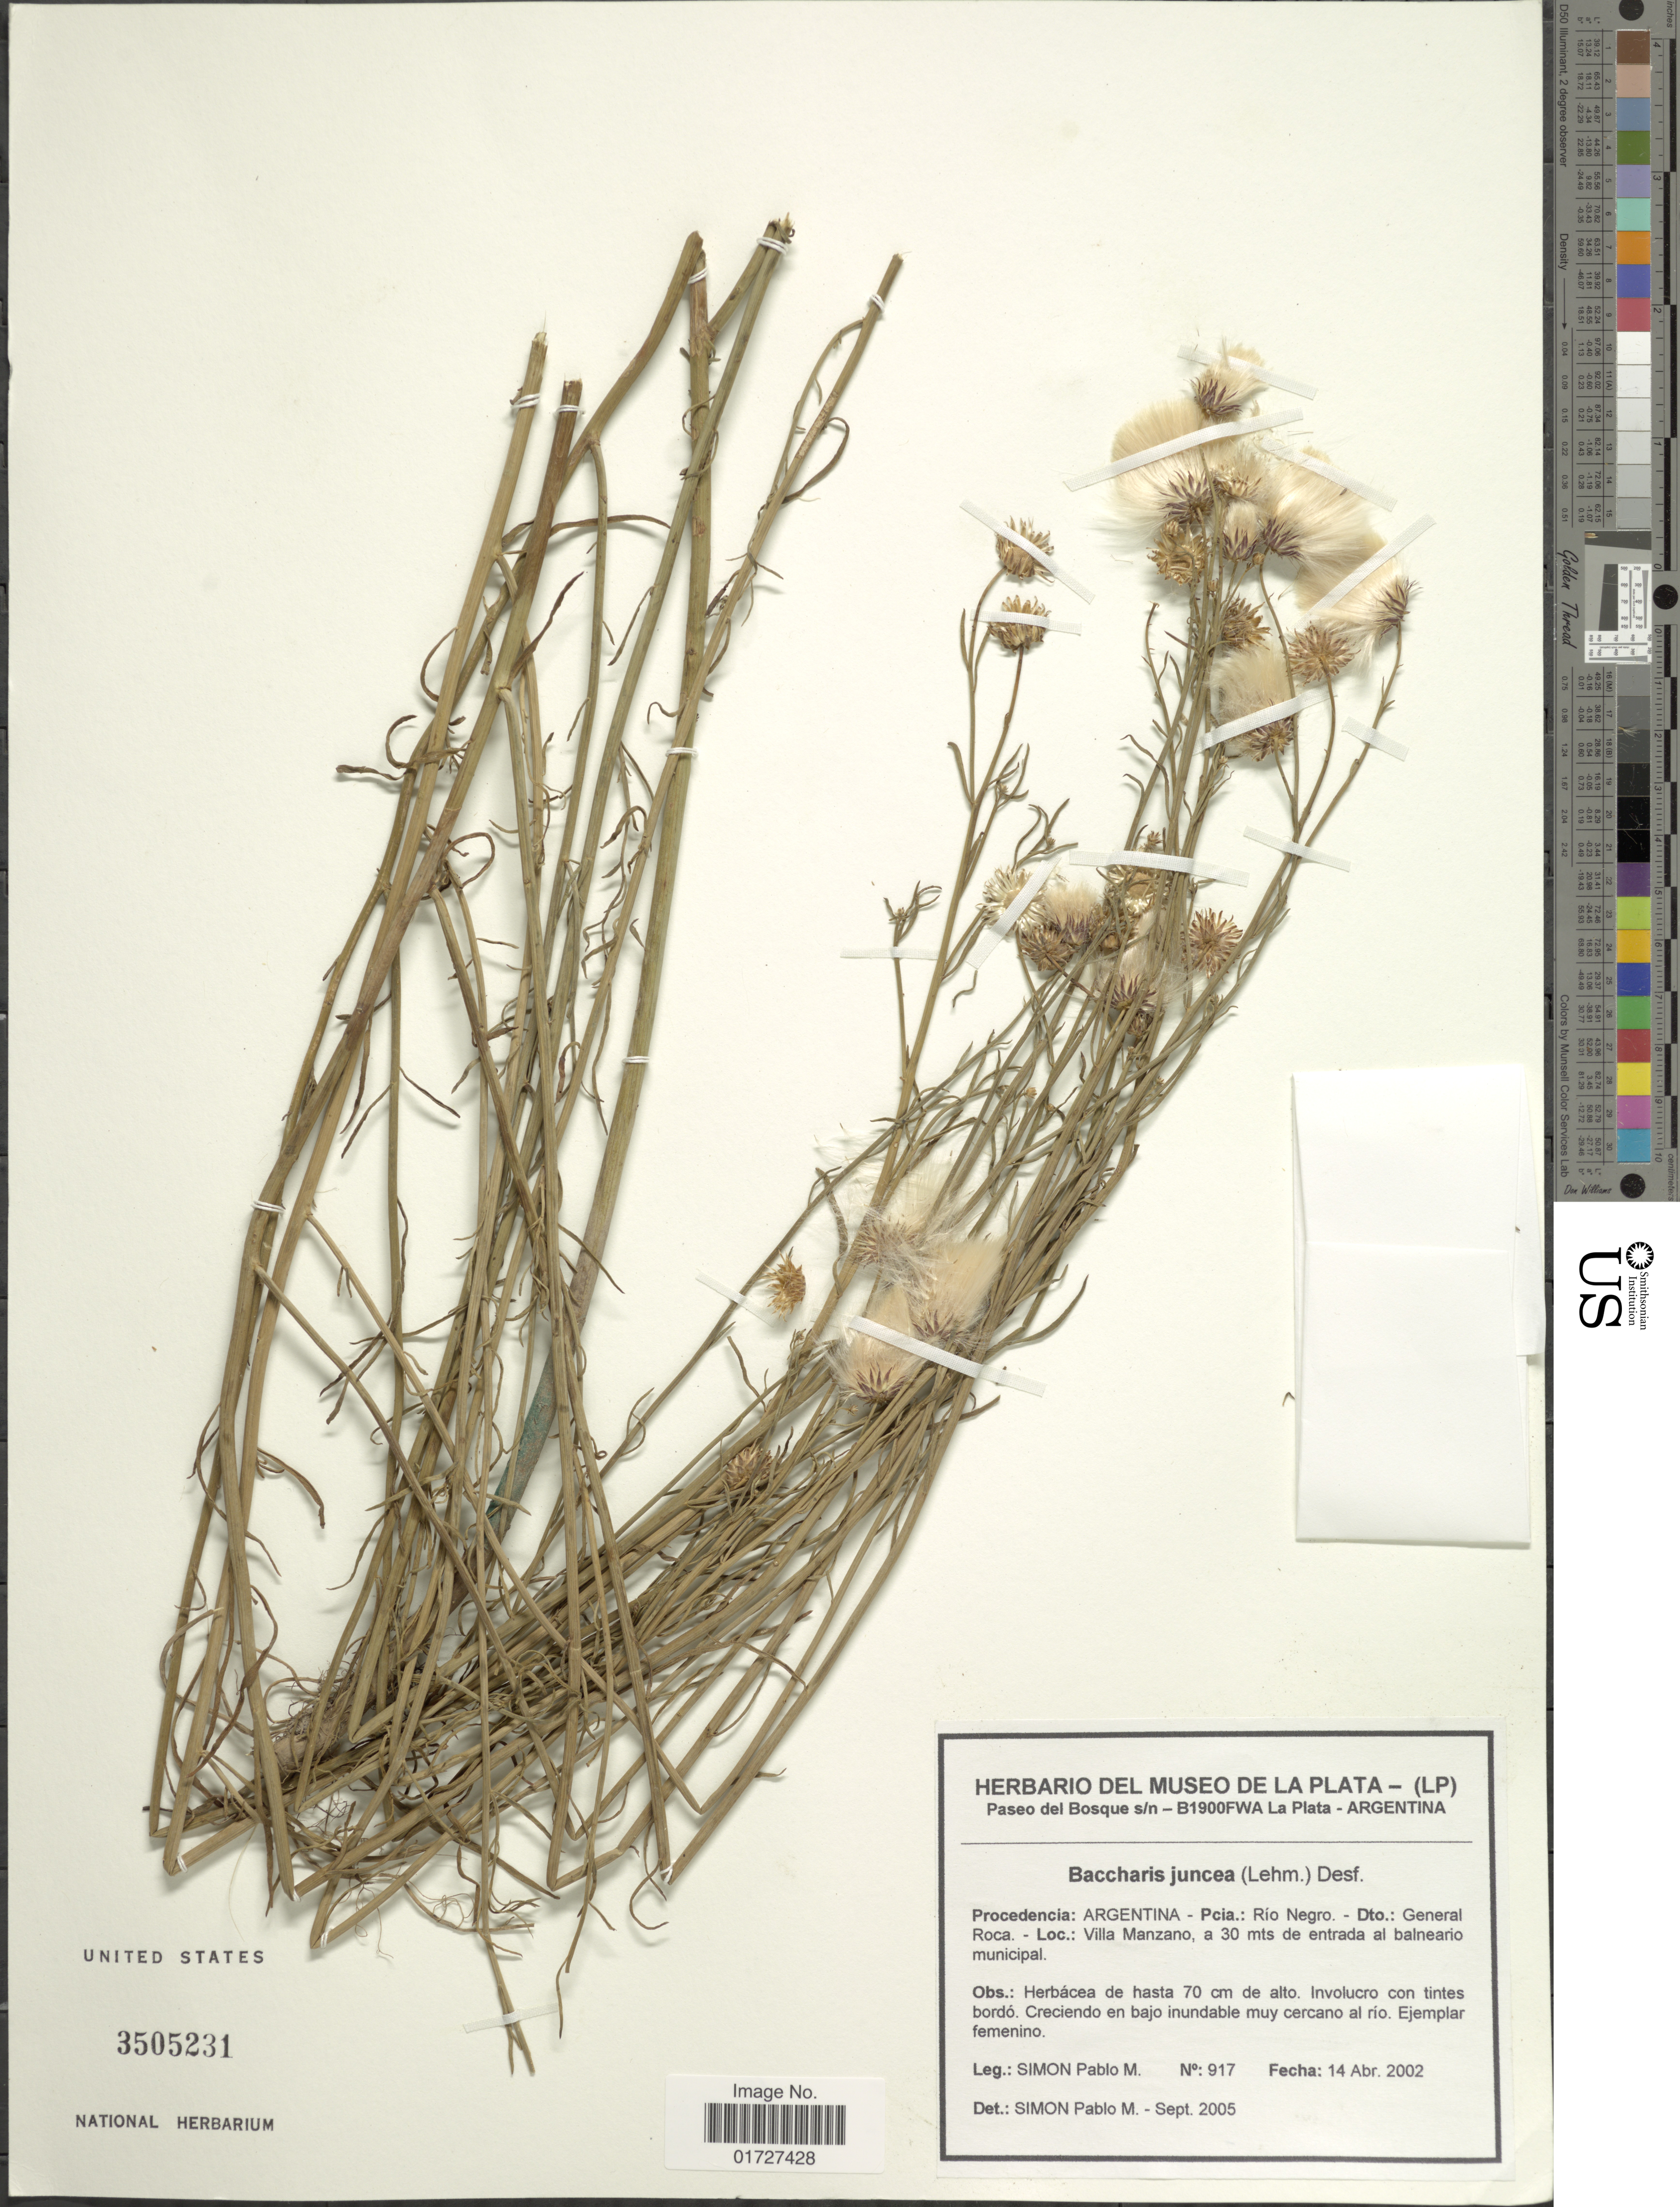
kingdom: Plantae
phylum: Tracheophyta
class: Magnoliopsida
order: Asterales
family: Asteraceae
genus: Baccharis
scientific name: Baccharis juncea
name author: (Lehm.) Desf.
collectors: P. M. Simón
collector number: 917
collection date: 2002-04-14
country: Argentina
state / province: Rio Negro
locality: Dto. General Roca, Villa Manzano, a 30 mts de entrada al Balneario municipal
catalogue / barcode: US 3505231